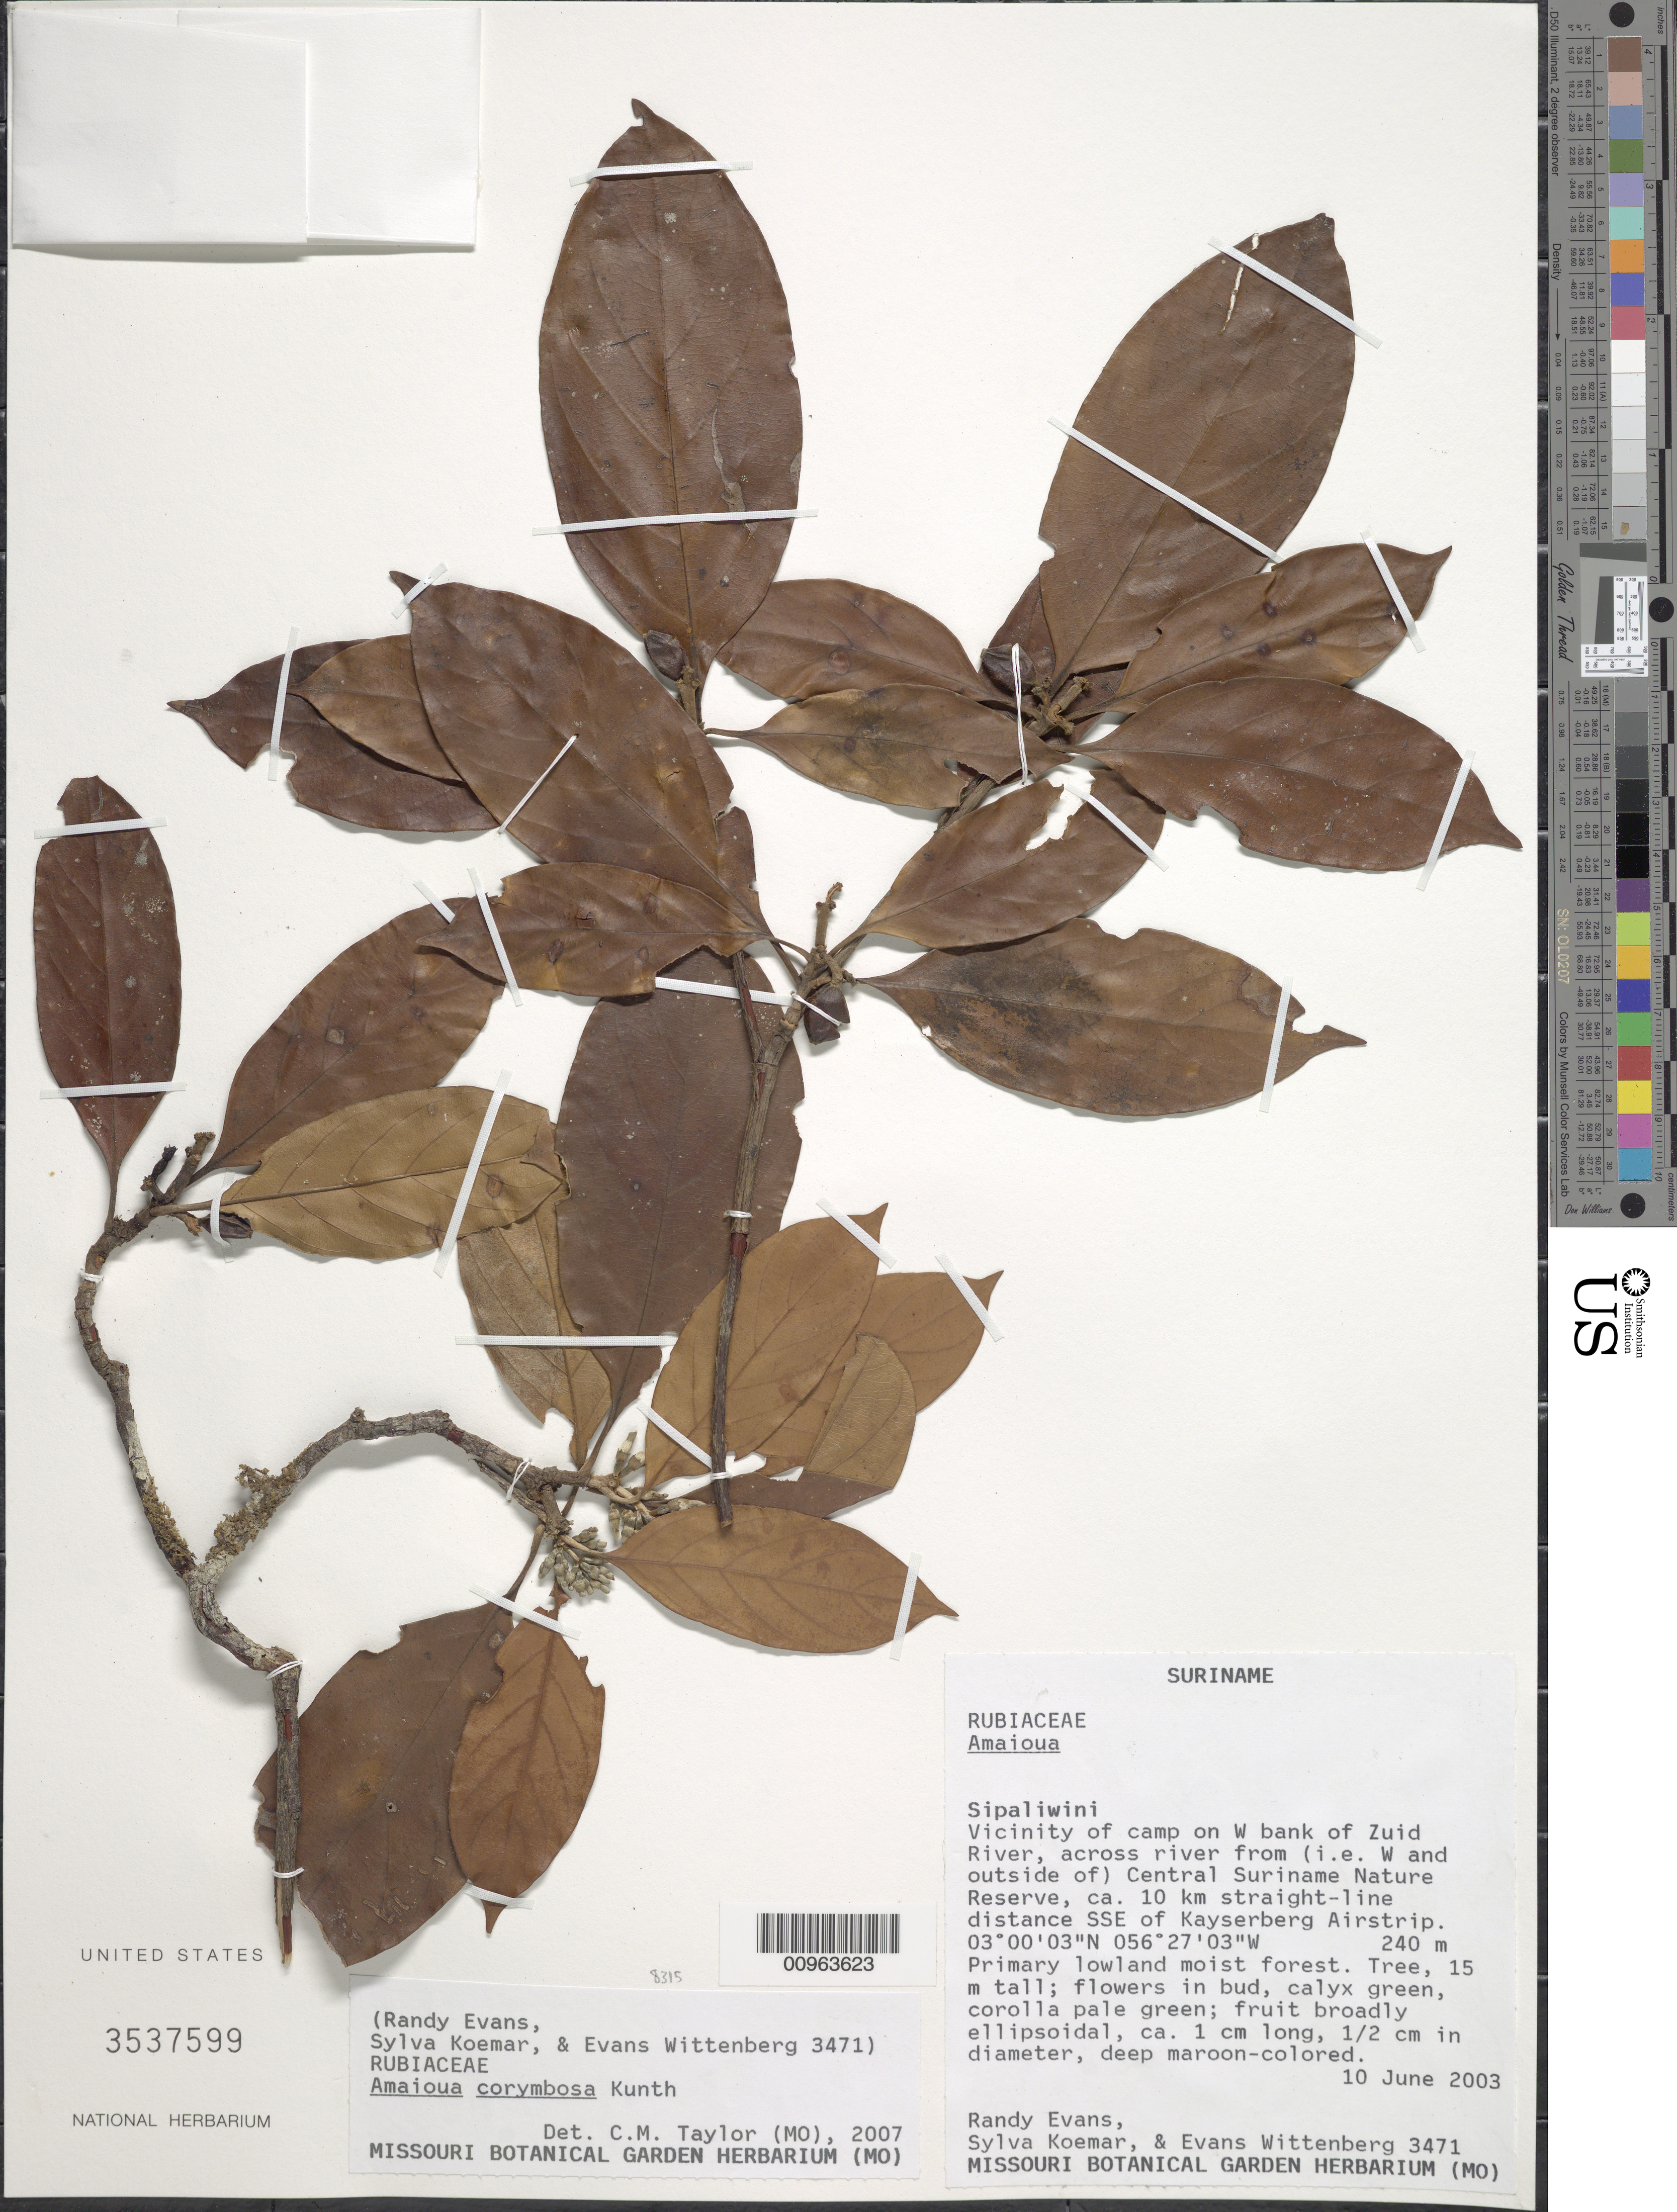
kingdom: Plantae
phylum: Tracheophyta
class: Magnoliopsida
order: Gentianales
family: Rubiaceae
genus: Amaioua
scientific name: Amaioua corymbosa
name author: Kunth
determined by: Taylor, Charlotte M.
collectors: R. Evans, S. Koemar & E. Wittenberg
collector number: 3471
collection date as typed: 10-Jun-03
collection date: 2003-06-10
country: Suriname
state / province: Sipaliwini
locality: Zuid River, vic of camp on W bank of, across river from (ie W and outside of) Central Suriname Nature Reserve, ca 10km straight-line distance SSE of Kayserberg Airstrip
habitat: Primary lowland moist forest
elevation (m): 240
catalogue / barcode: US 3537599